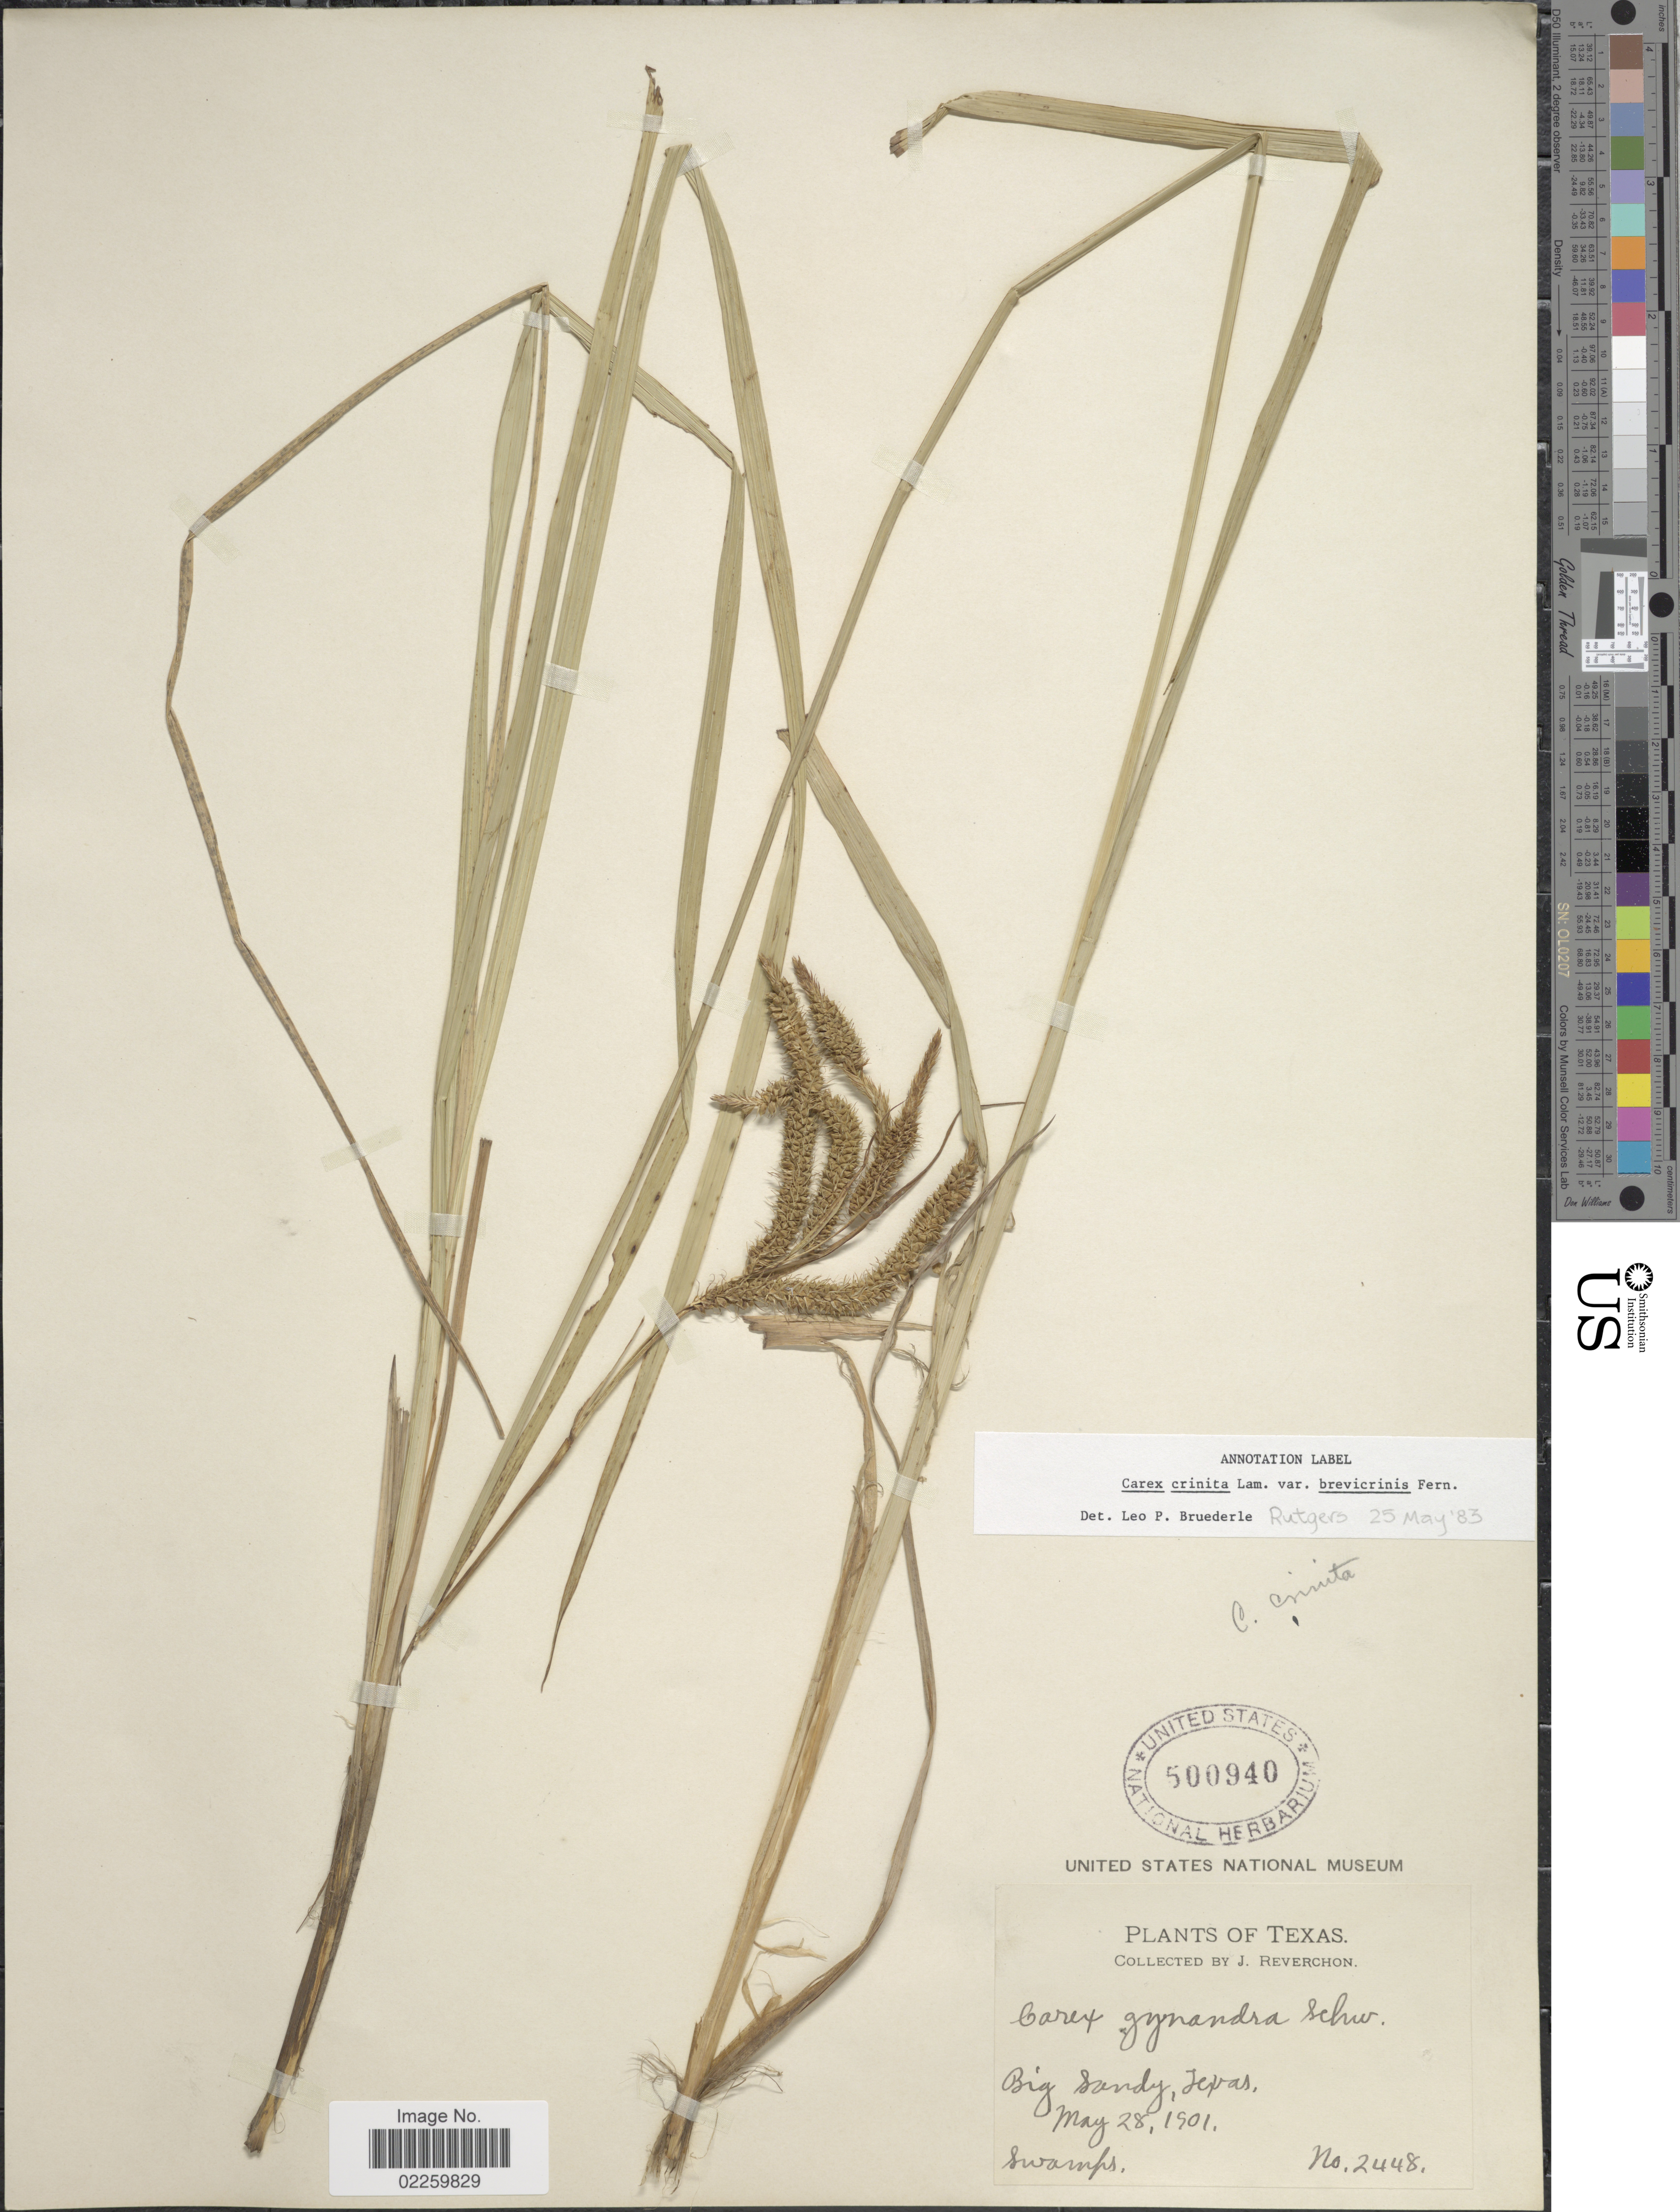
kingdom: Plantae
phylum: Tracheophyta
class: Liliopsida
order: Poales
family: Cyperaceae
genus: Carex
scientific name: Carex crinita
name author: Lam.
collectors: J. Reverchon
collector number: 2448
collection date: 1901-05-28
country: United States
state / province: Texas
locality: Big sandy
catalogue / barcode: US 500940